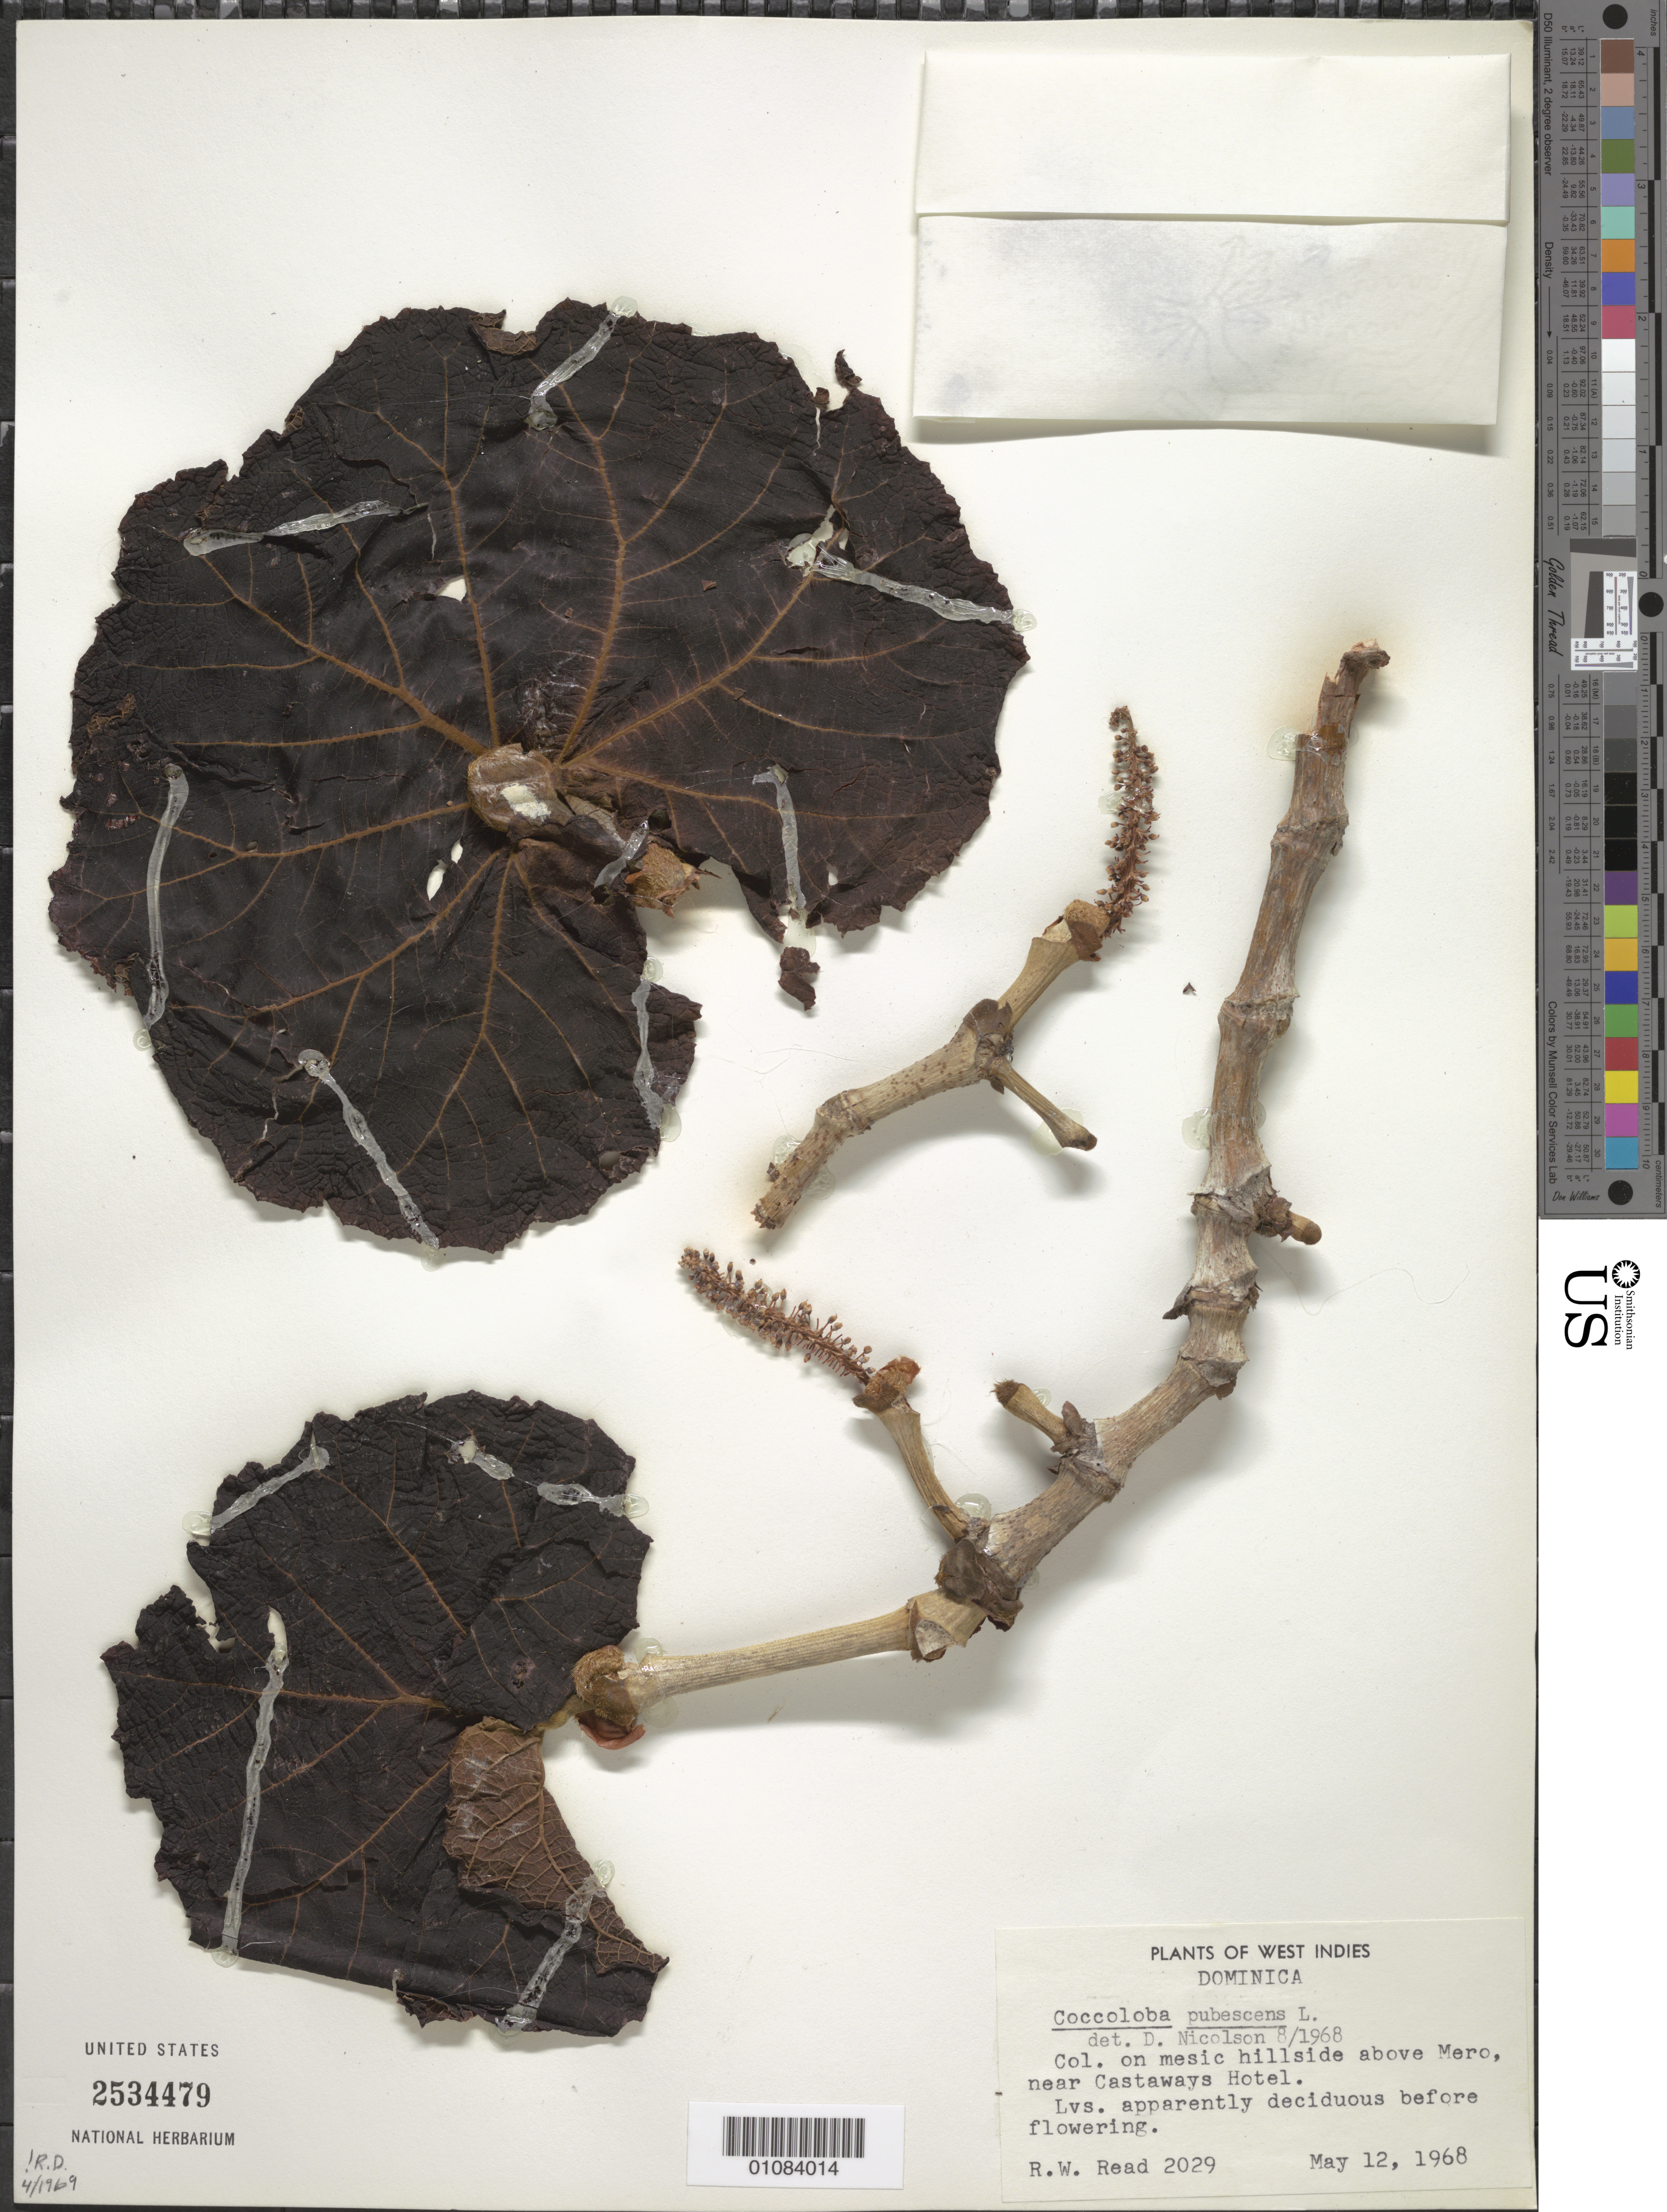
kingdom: Plantae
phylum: Tracheophyta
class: Magnoliopsida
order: Caryophyllales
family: Polygonaceae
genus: Coccoloba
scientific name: Coccoloba pubescens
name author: L.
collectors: R. W. Read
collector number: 2029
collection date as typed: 12 May 1968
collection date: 1968-05-12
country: Dominica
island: Dominica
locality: Above Mero, near Castaways HOtel.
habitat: Col. on mesic hillside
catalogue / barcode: US 2534479